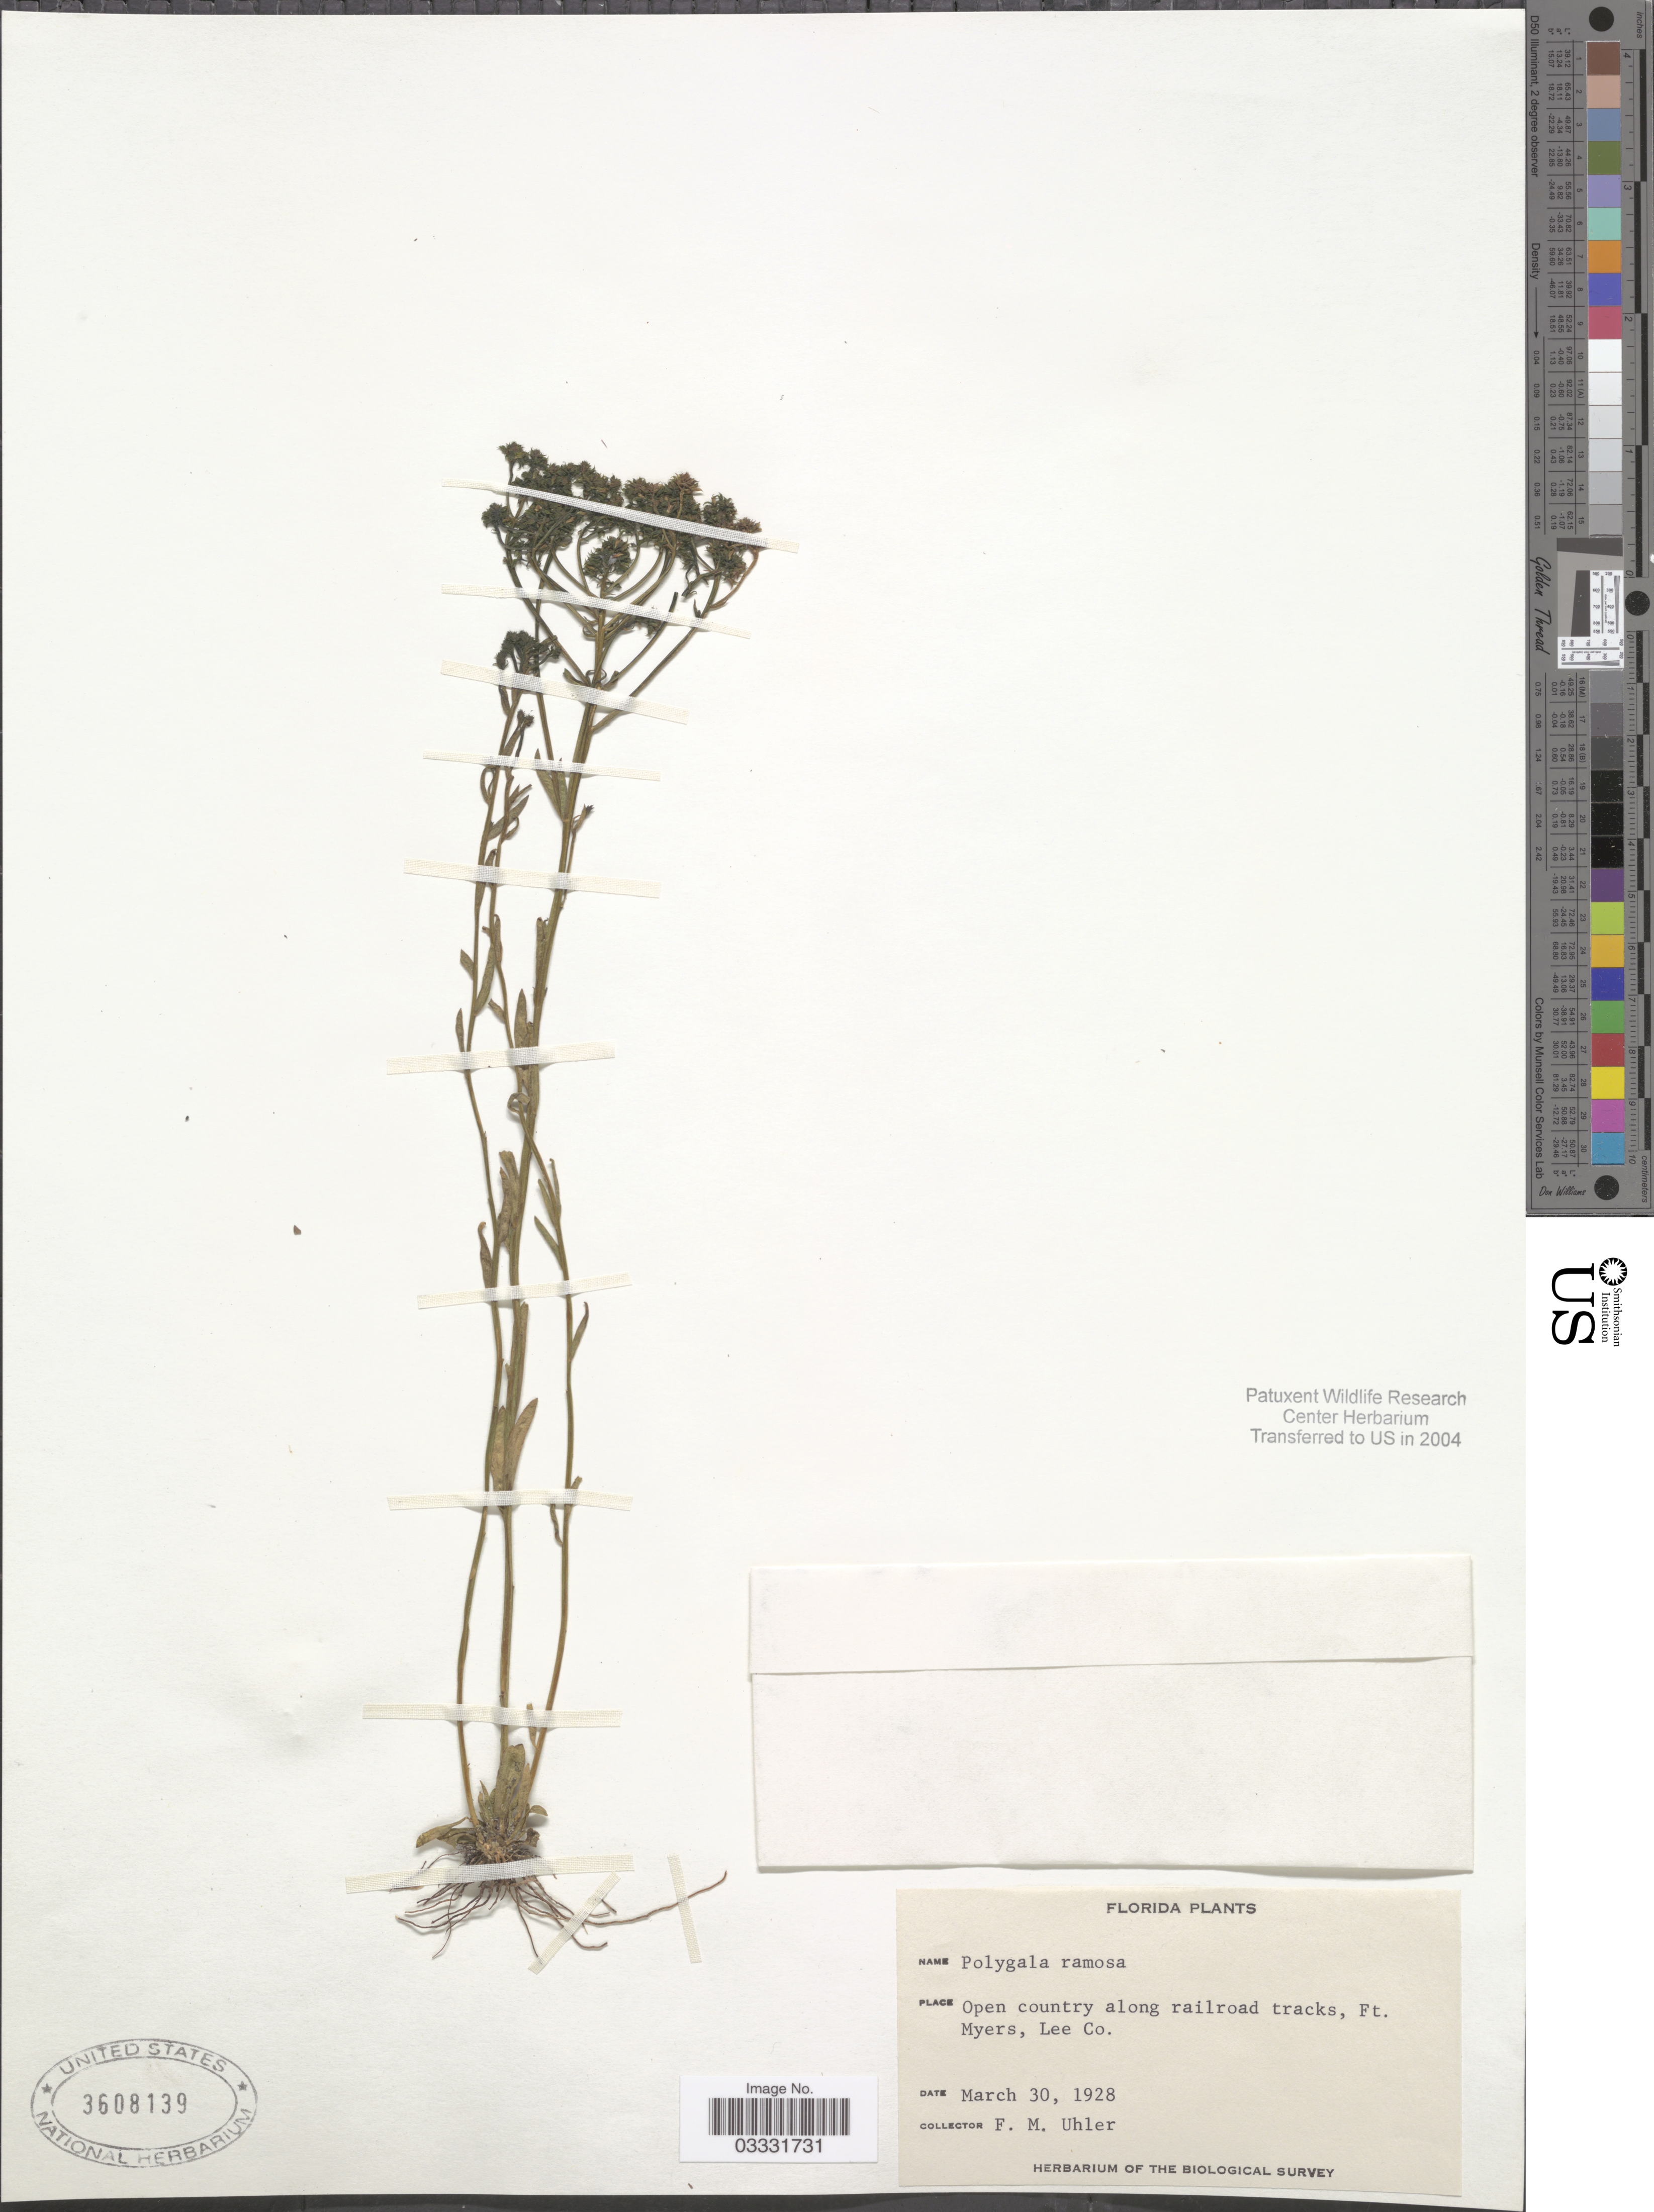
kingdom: Plantae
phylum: Tracheophyta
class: Magnoliopsida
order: Fabales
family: Polygalaceae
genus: Polygala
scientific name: Polygala ramosa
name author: Elliott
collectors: F. M. Uhler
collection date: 1928-03-30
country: United States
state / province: Florida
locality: Open country along railroad tracks, Ft. Myers, Lee Co.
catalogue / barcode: US 3608139